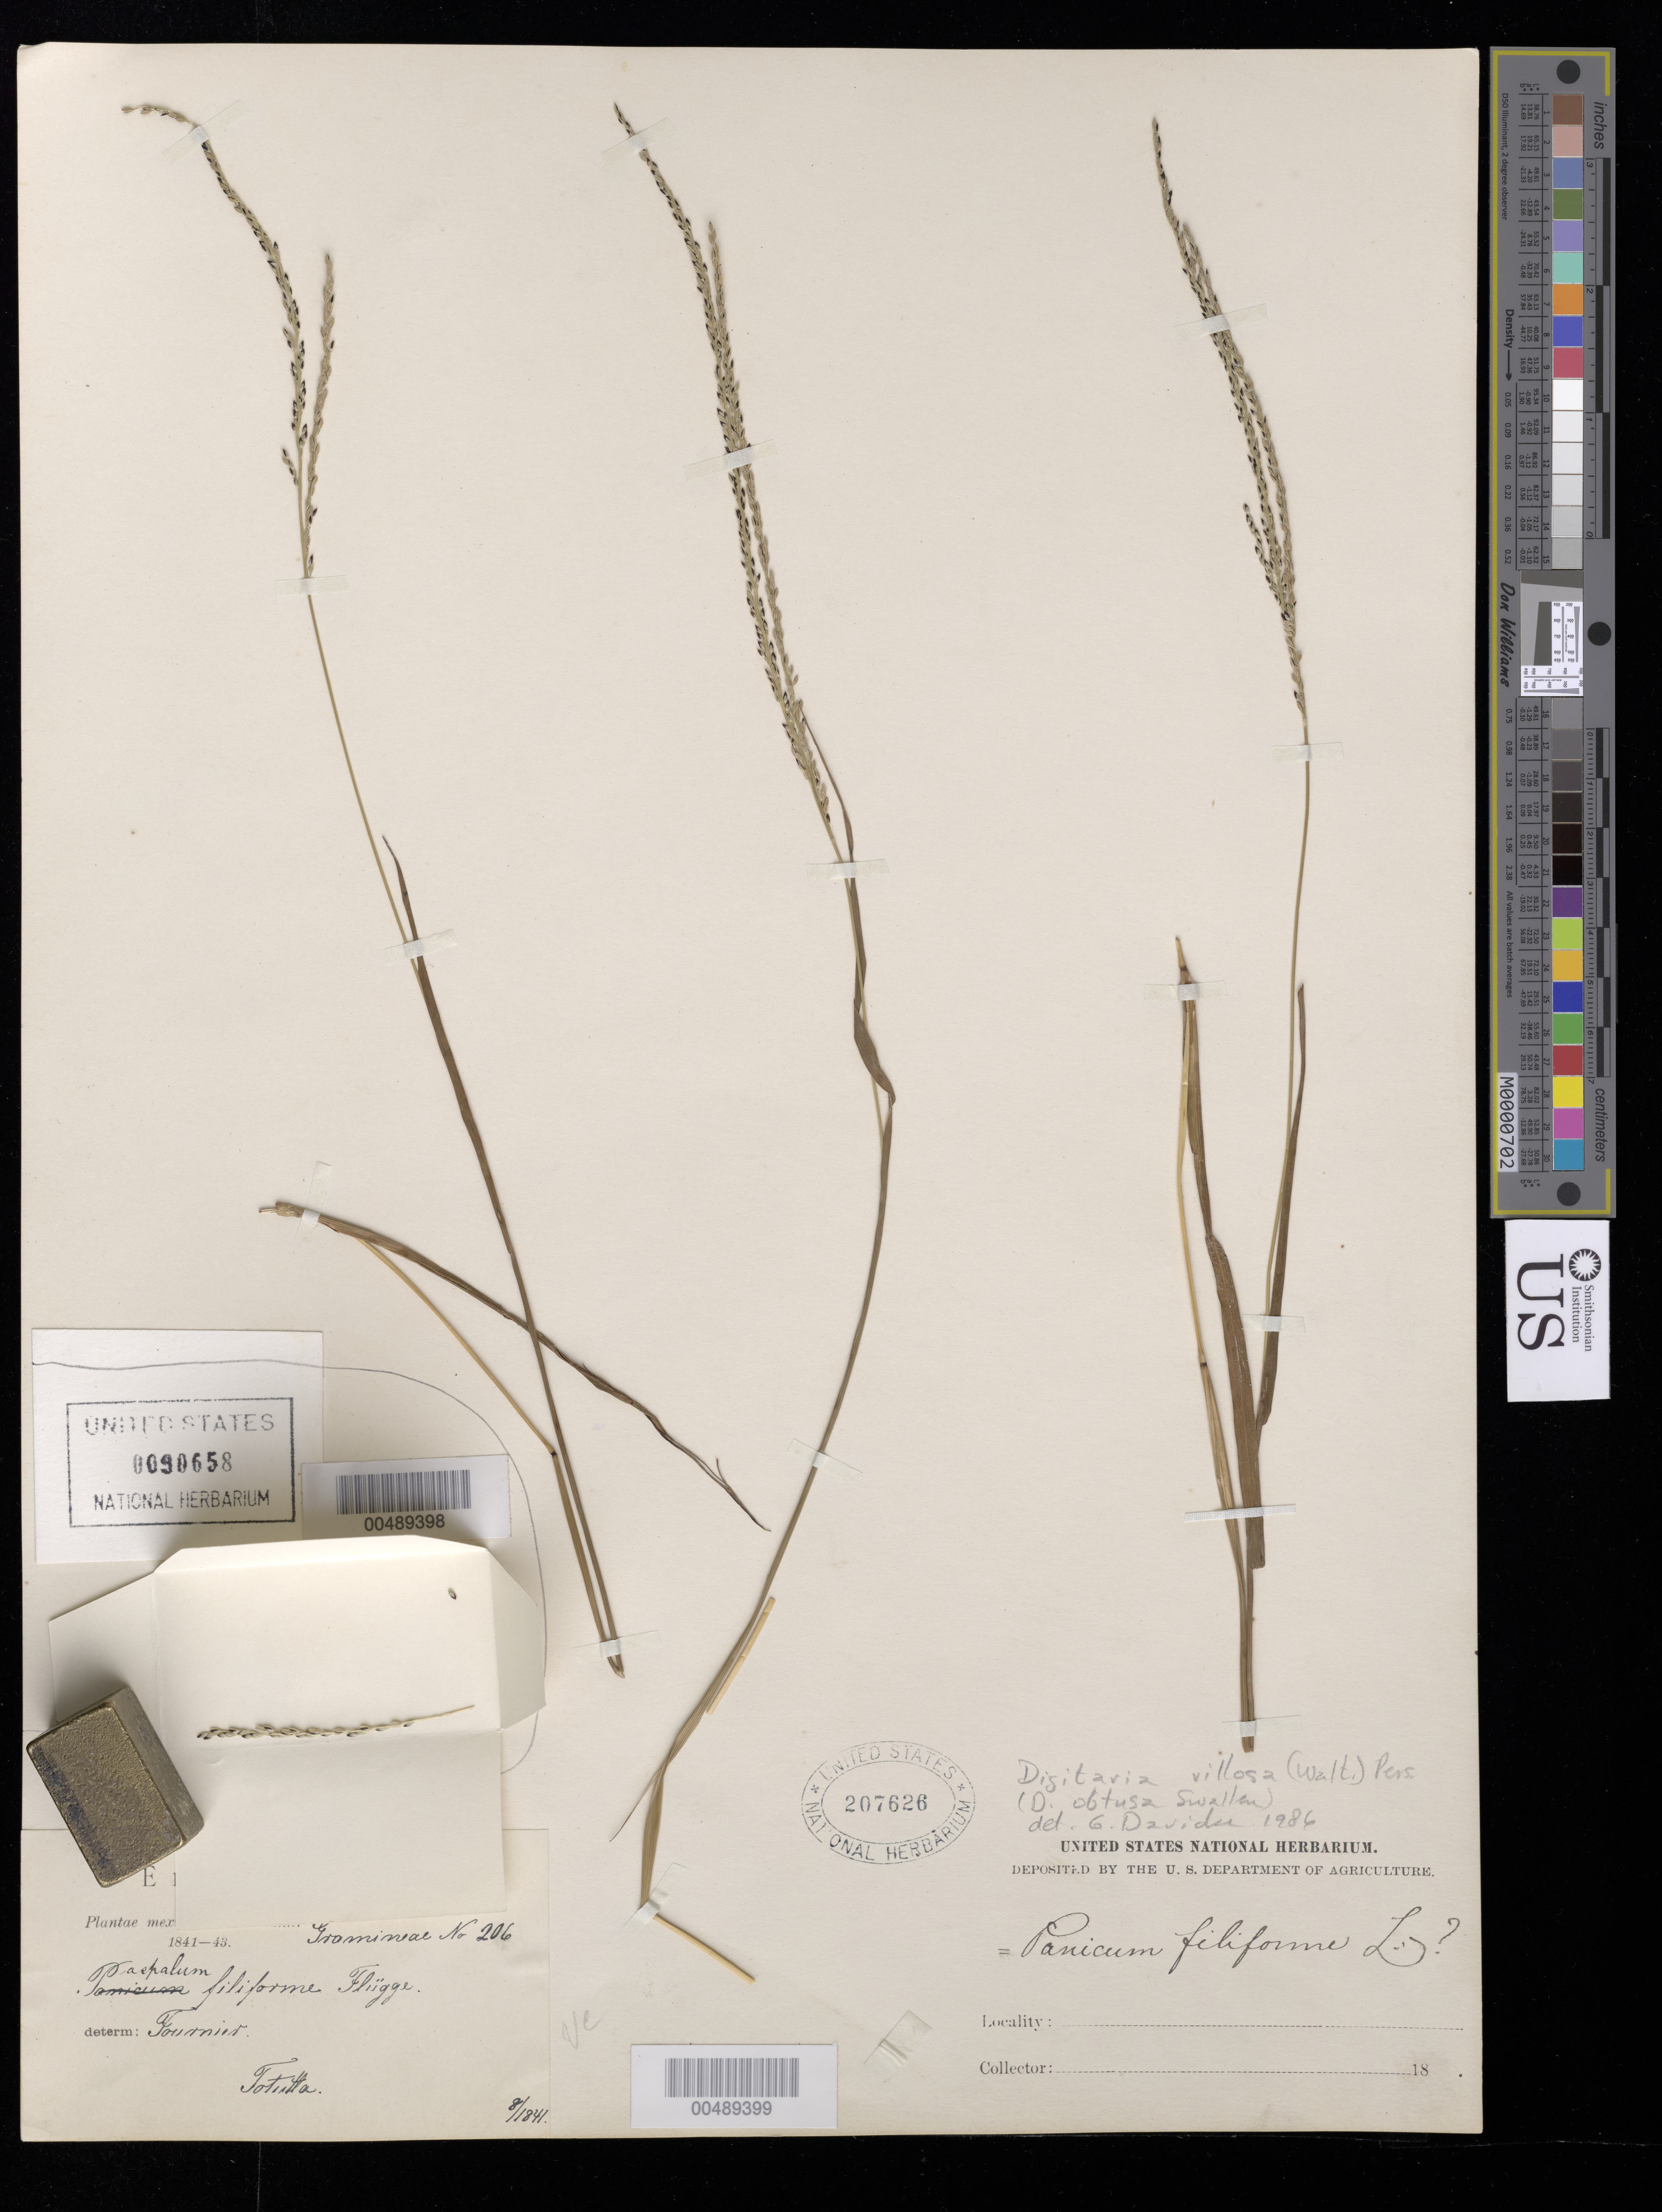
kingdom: Plantae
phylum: Tracheophyta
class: Liliopsida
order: Poales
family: Poaceae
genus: Digitaria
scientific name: Digitaria villosa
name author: (Walter) Pers.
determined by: Davidse, Gerrit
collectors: -. Leibmann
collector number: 207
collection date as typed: Aug 1841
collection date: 1841-08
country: Mexico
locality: Dos Puentes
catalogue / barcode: US 90658